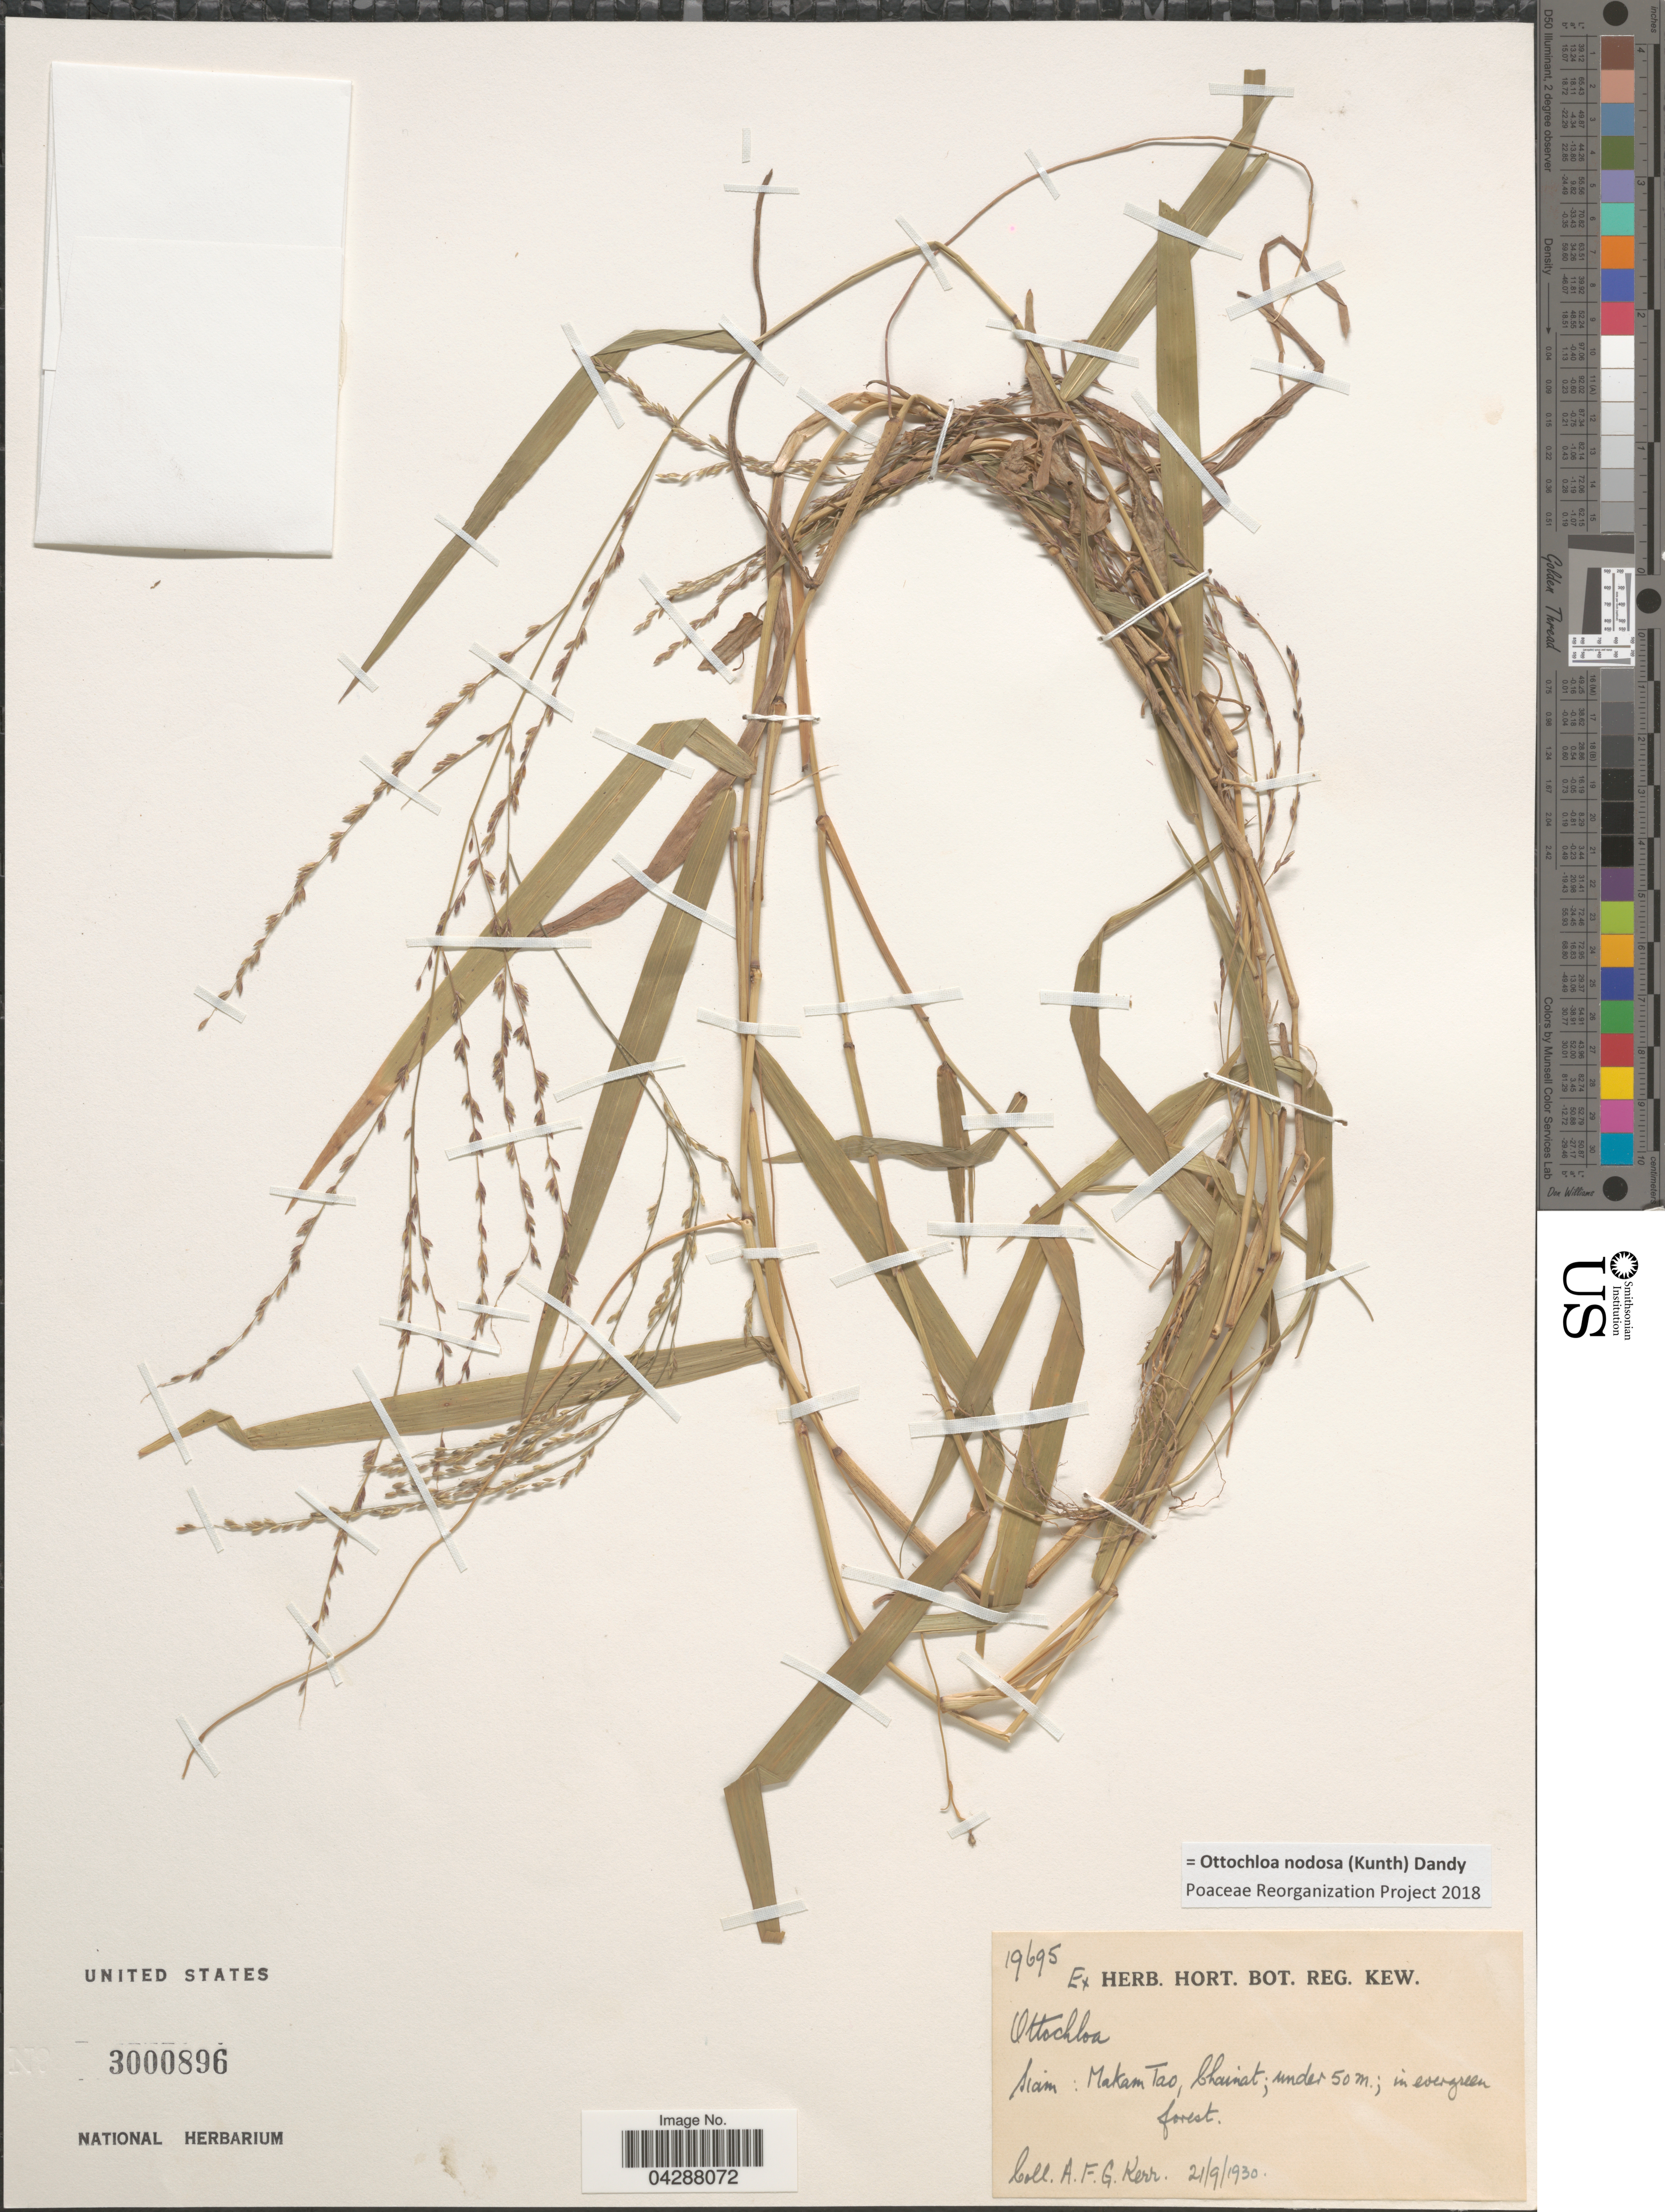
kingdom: Plantae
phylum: Tracheophyta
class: Liliopsida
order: Poales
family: Poaceae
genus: Ottochloa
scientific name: Ottochloa nodosa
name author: (Kunth) Dandy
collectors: A. F. G. Kerr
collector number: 19695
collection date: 1930-09-21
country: Thailand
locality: Siam : Makam Tao, Chainat.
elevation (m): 50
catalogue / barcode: US 3000896